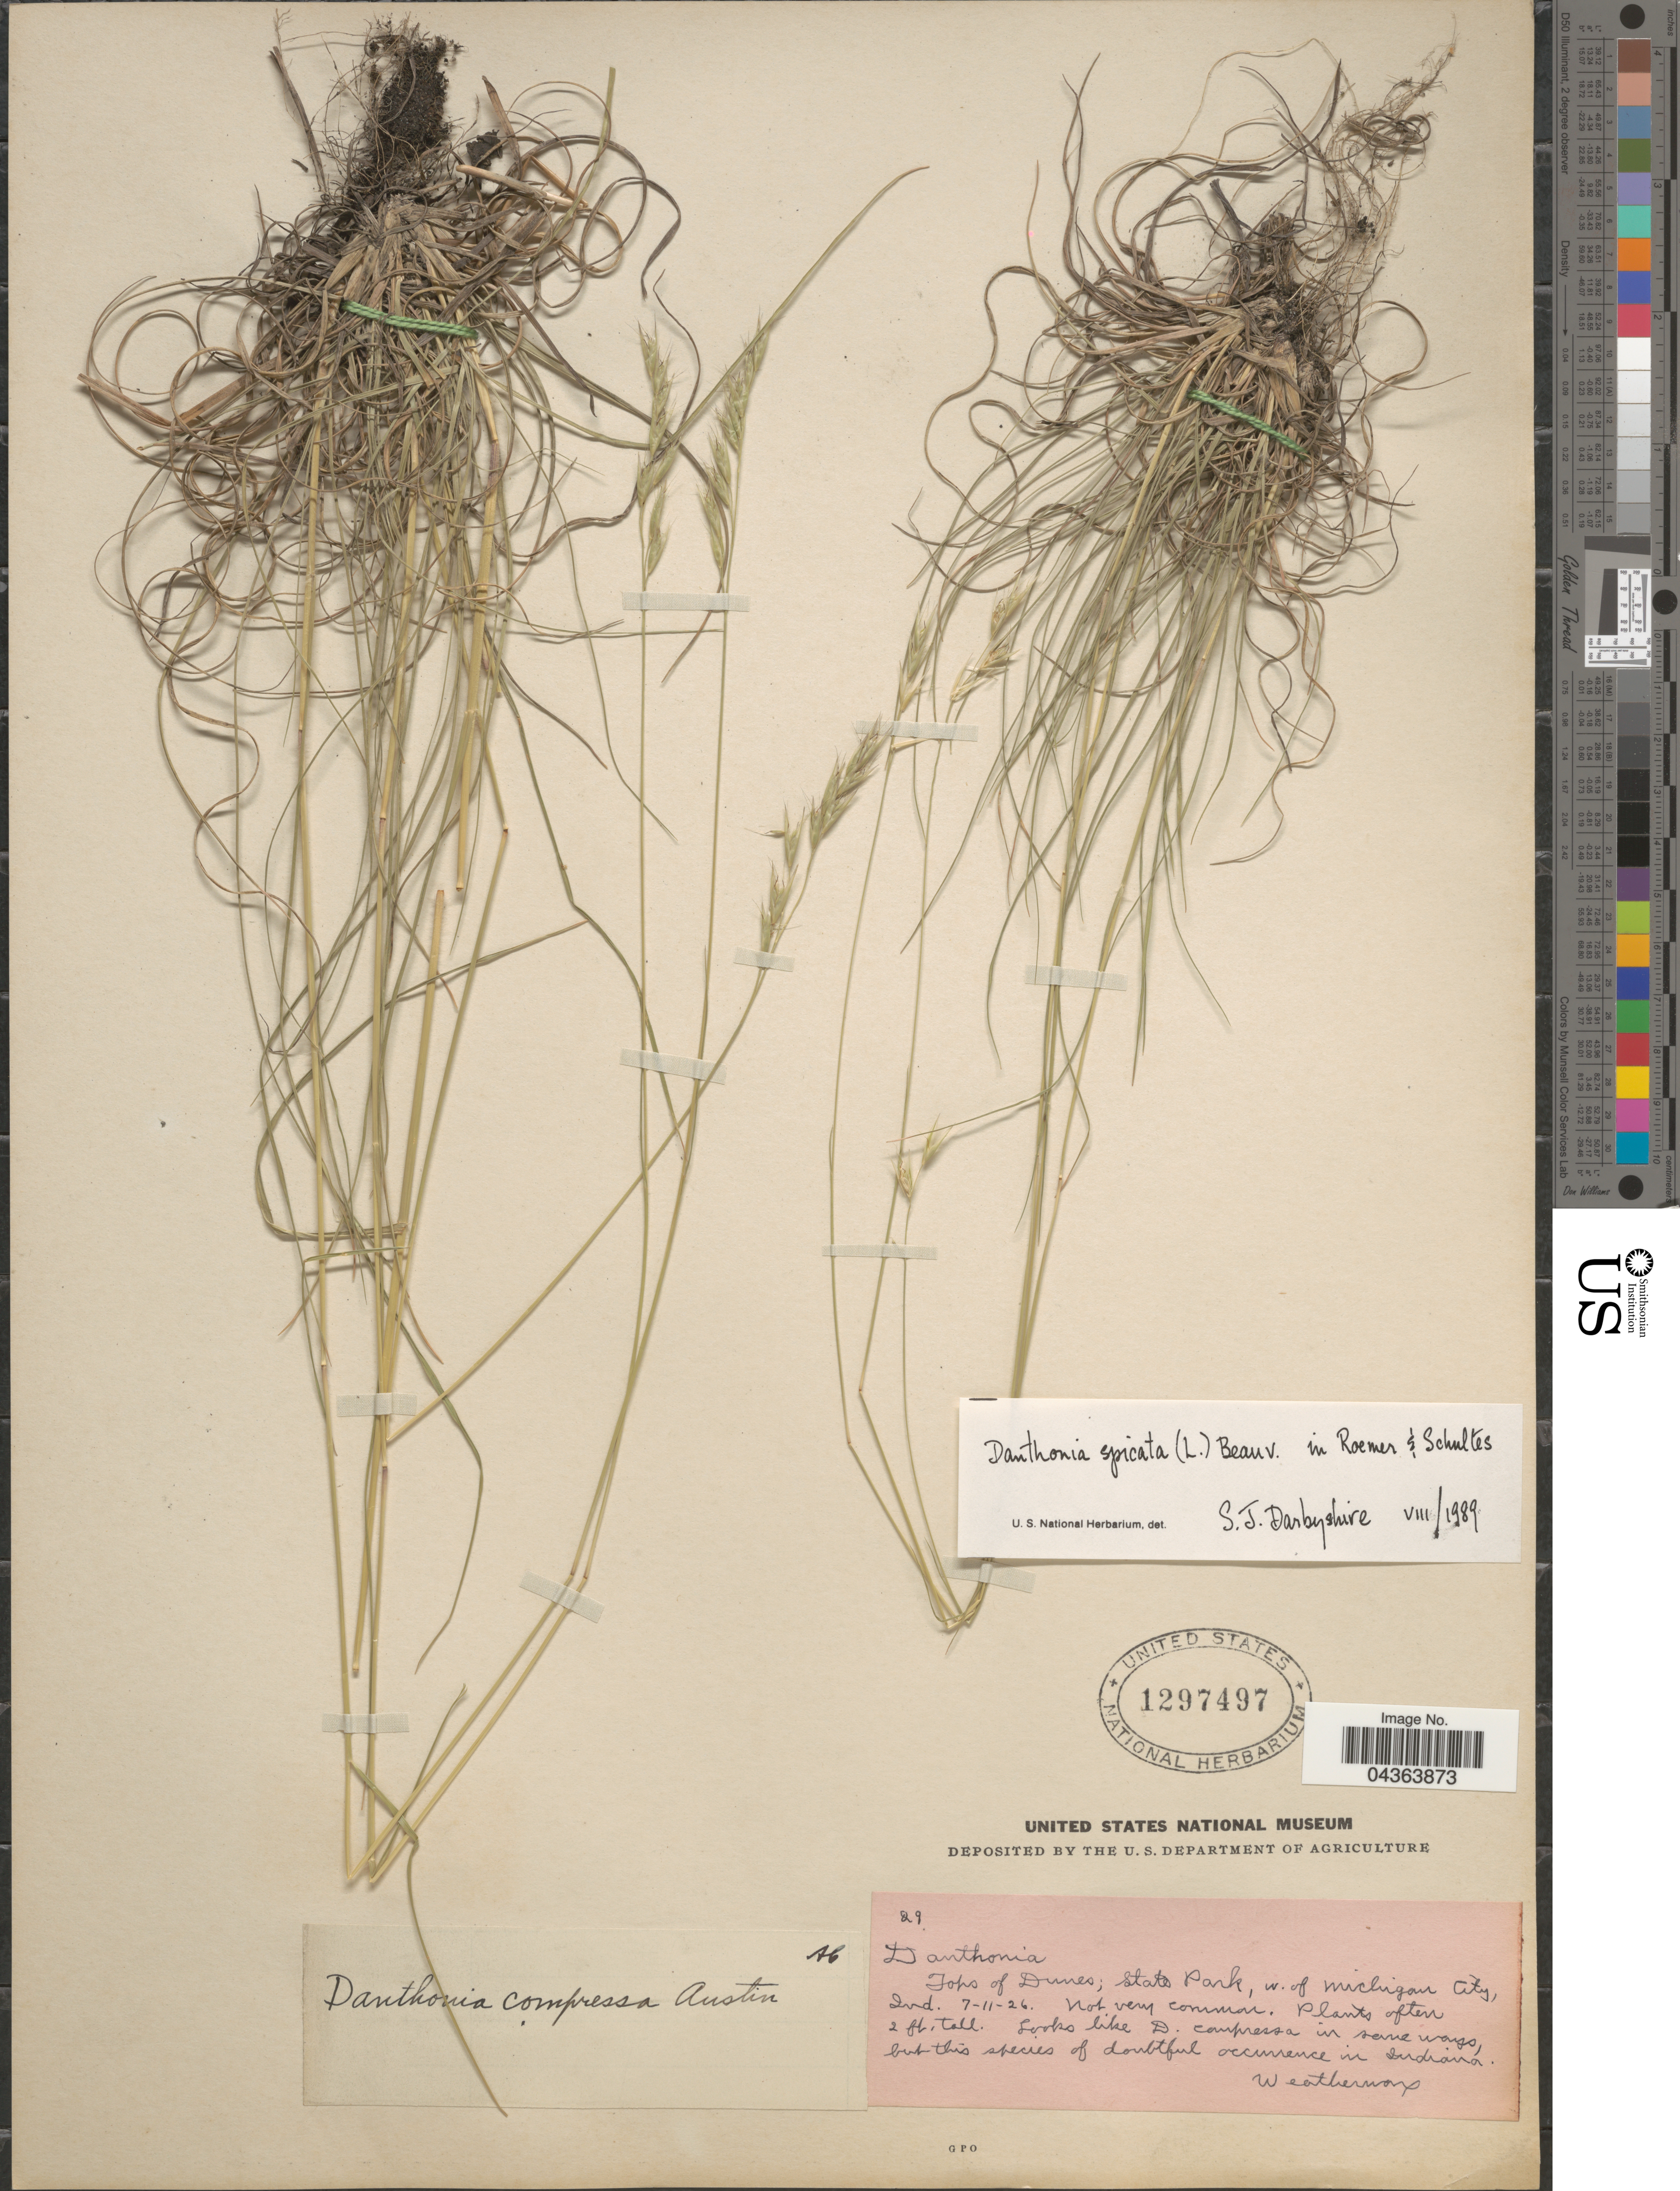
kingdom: Plantae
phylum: Tracheophyta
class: Liliopsida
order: Poales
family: Poaceae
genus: Danthonia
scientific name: Danthonia spicata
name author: (L.) P. Beauv. ex Roem. & Schult.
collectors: -. Weatherwax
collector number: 29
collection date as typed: Transcribed d/m/y: 11/7/26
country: United States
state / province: Indiana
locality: Tops of Dunes; State Park, w. of Michigan City.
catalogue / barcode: US 1297497